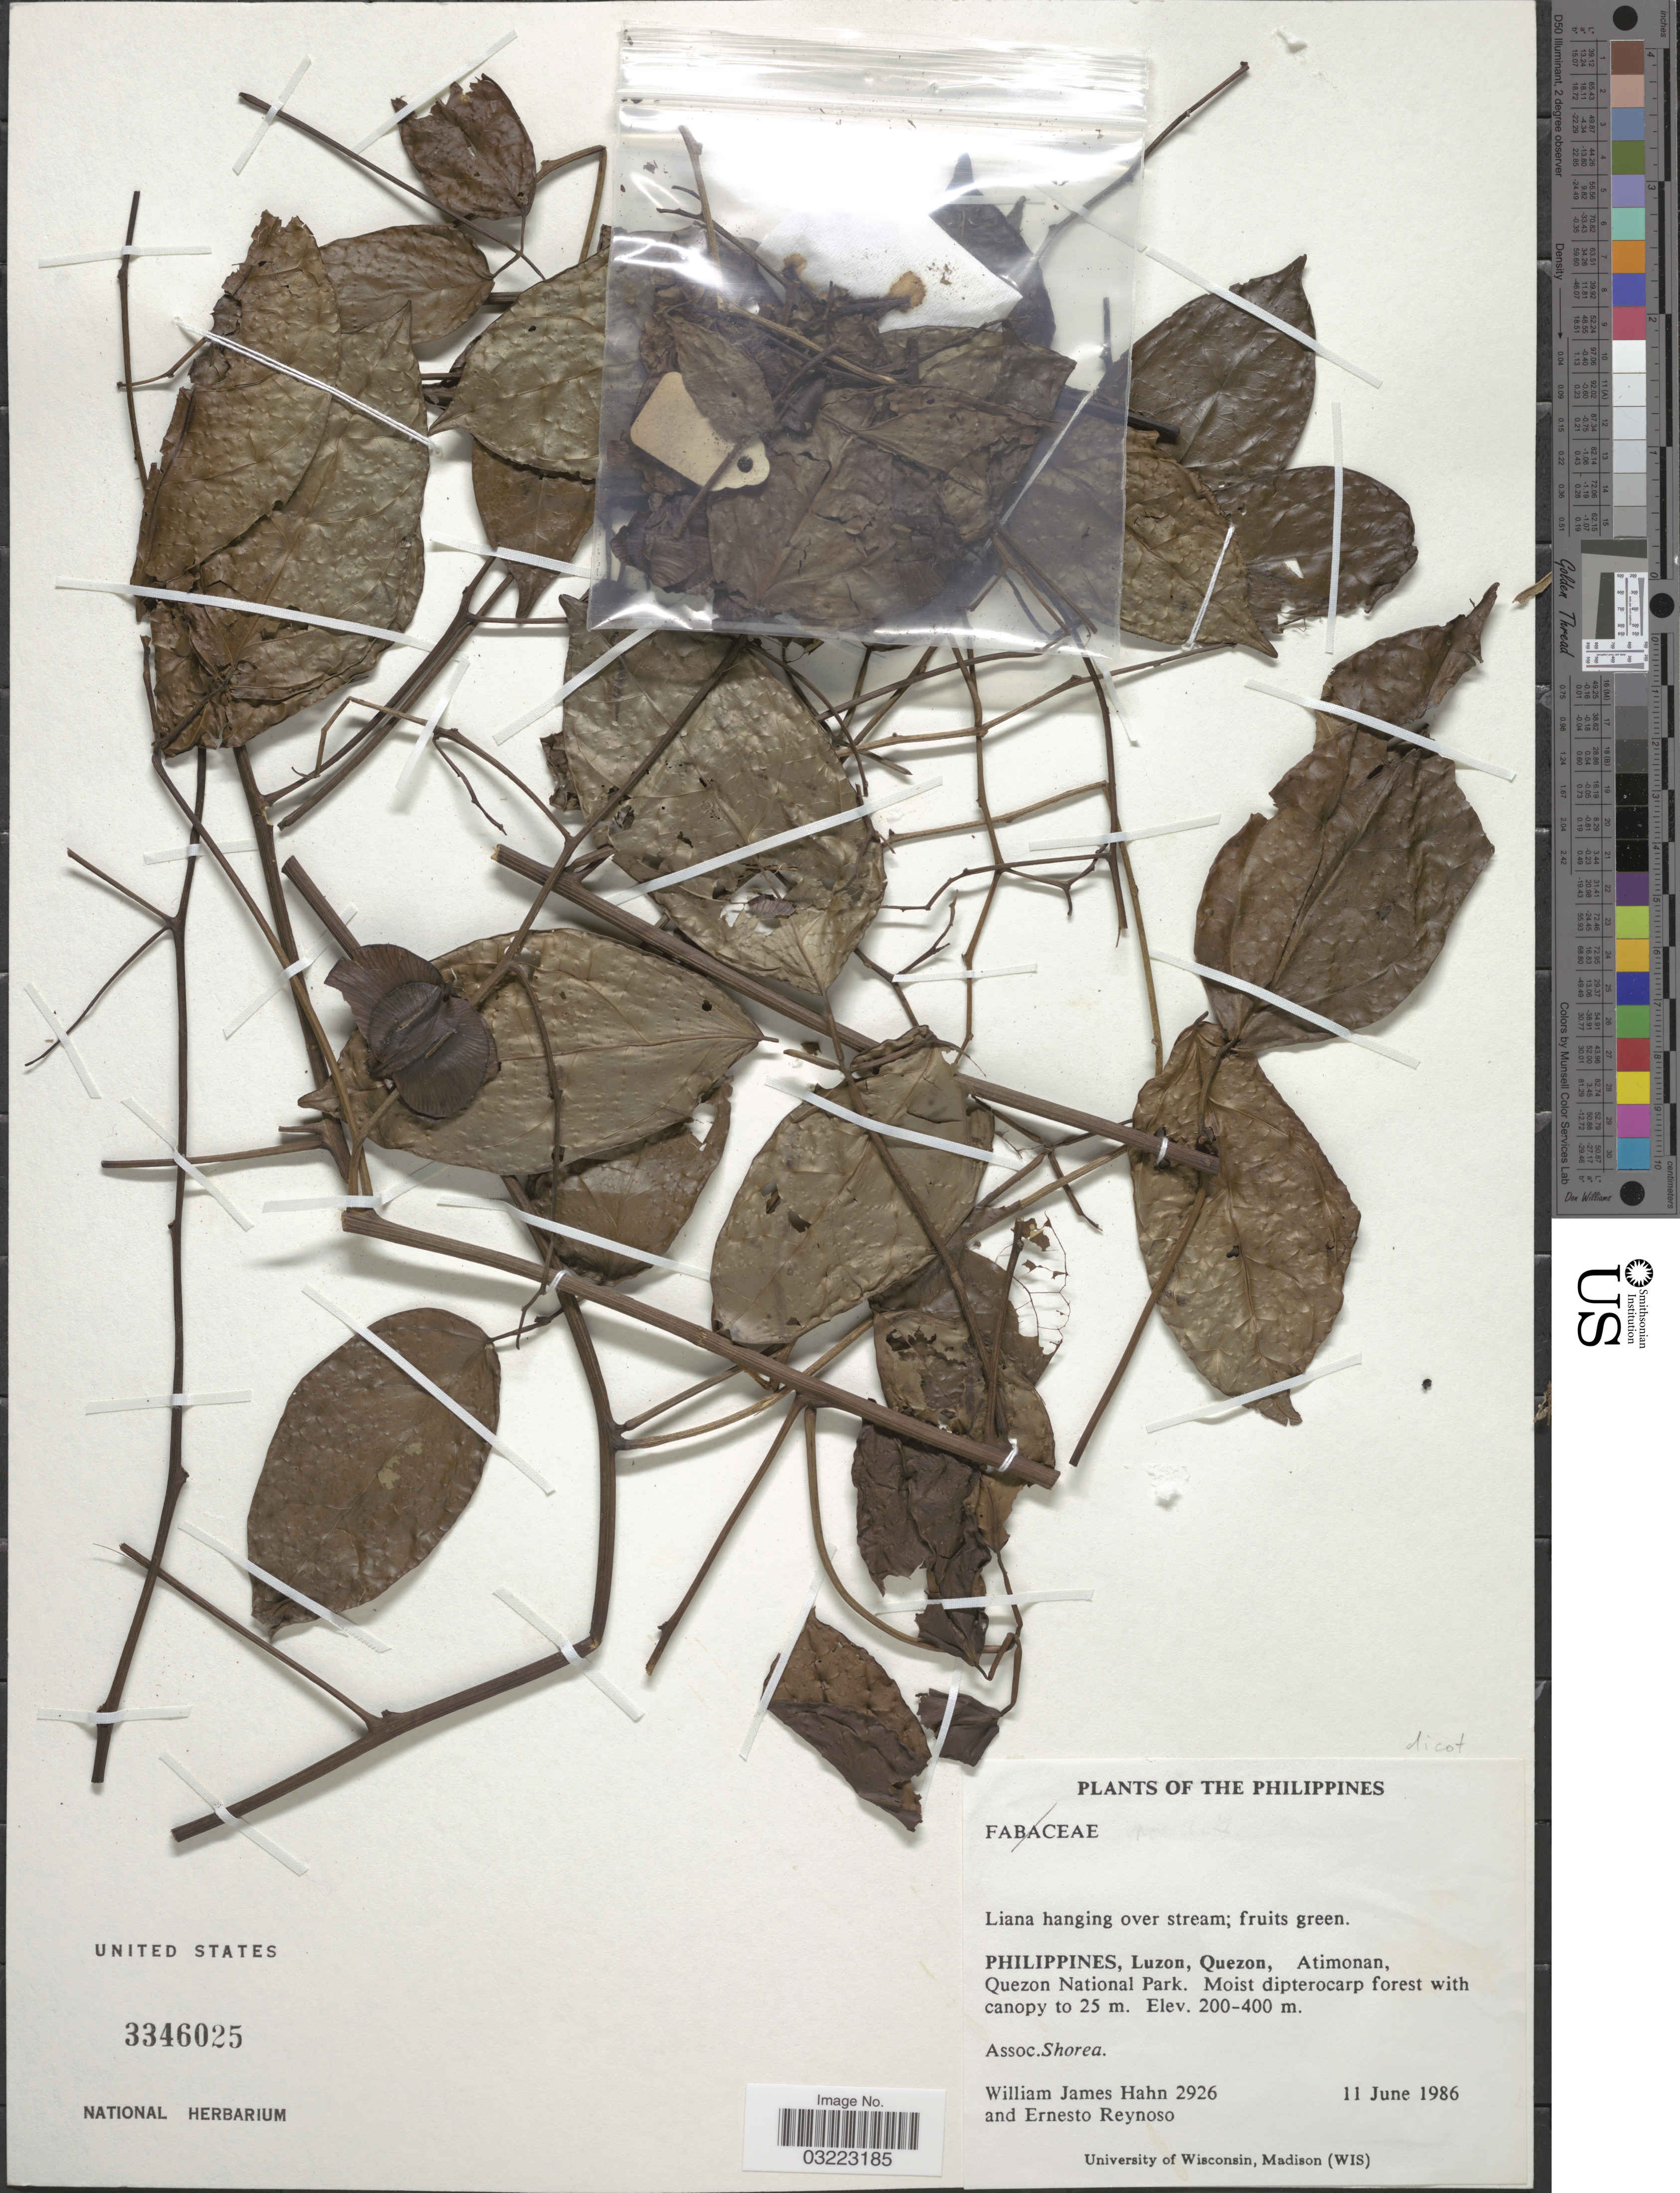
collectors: W. J. Hahn & E. Reynoso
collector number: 2926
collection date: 1986-06-11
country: Philippines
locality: Luzon, Quezon, Atimonan, Quezon National Park.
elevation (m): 200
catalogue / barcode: US 3346025